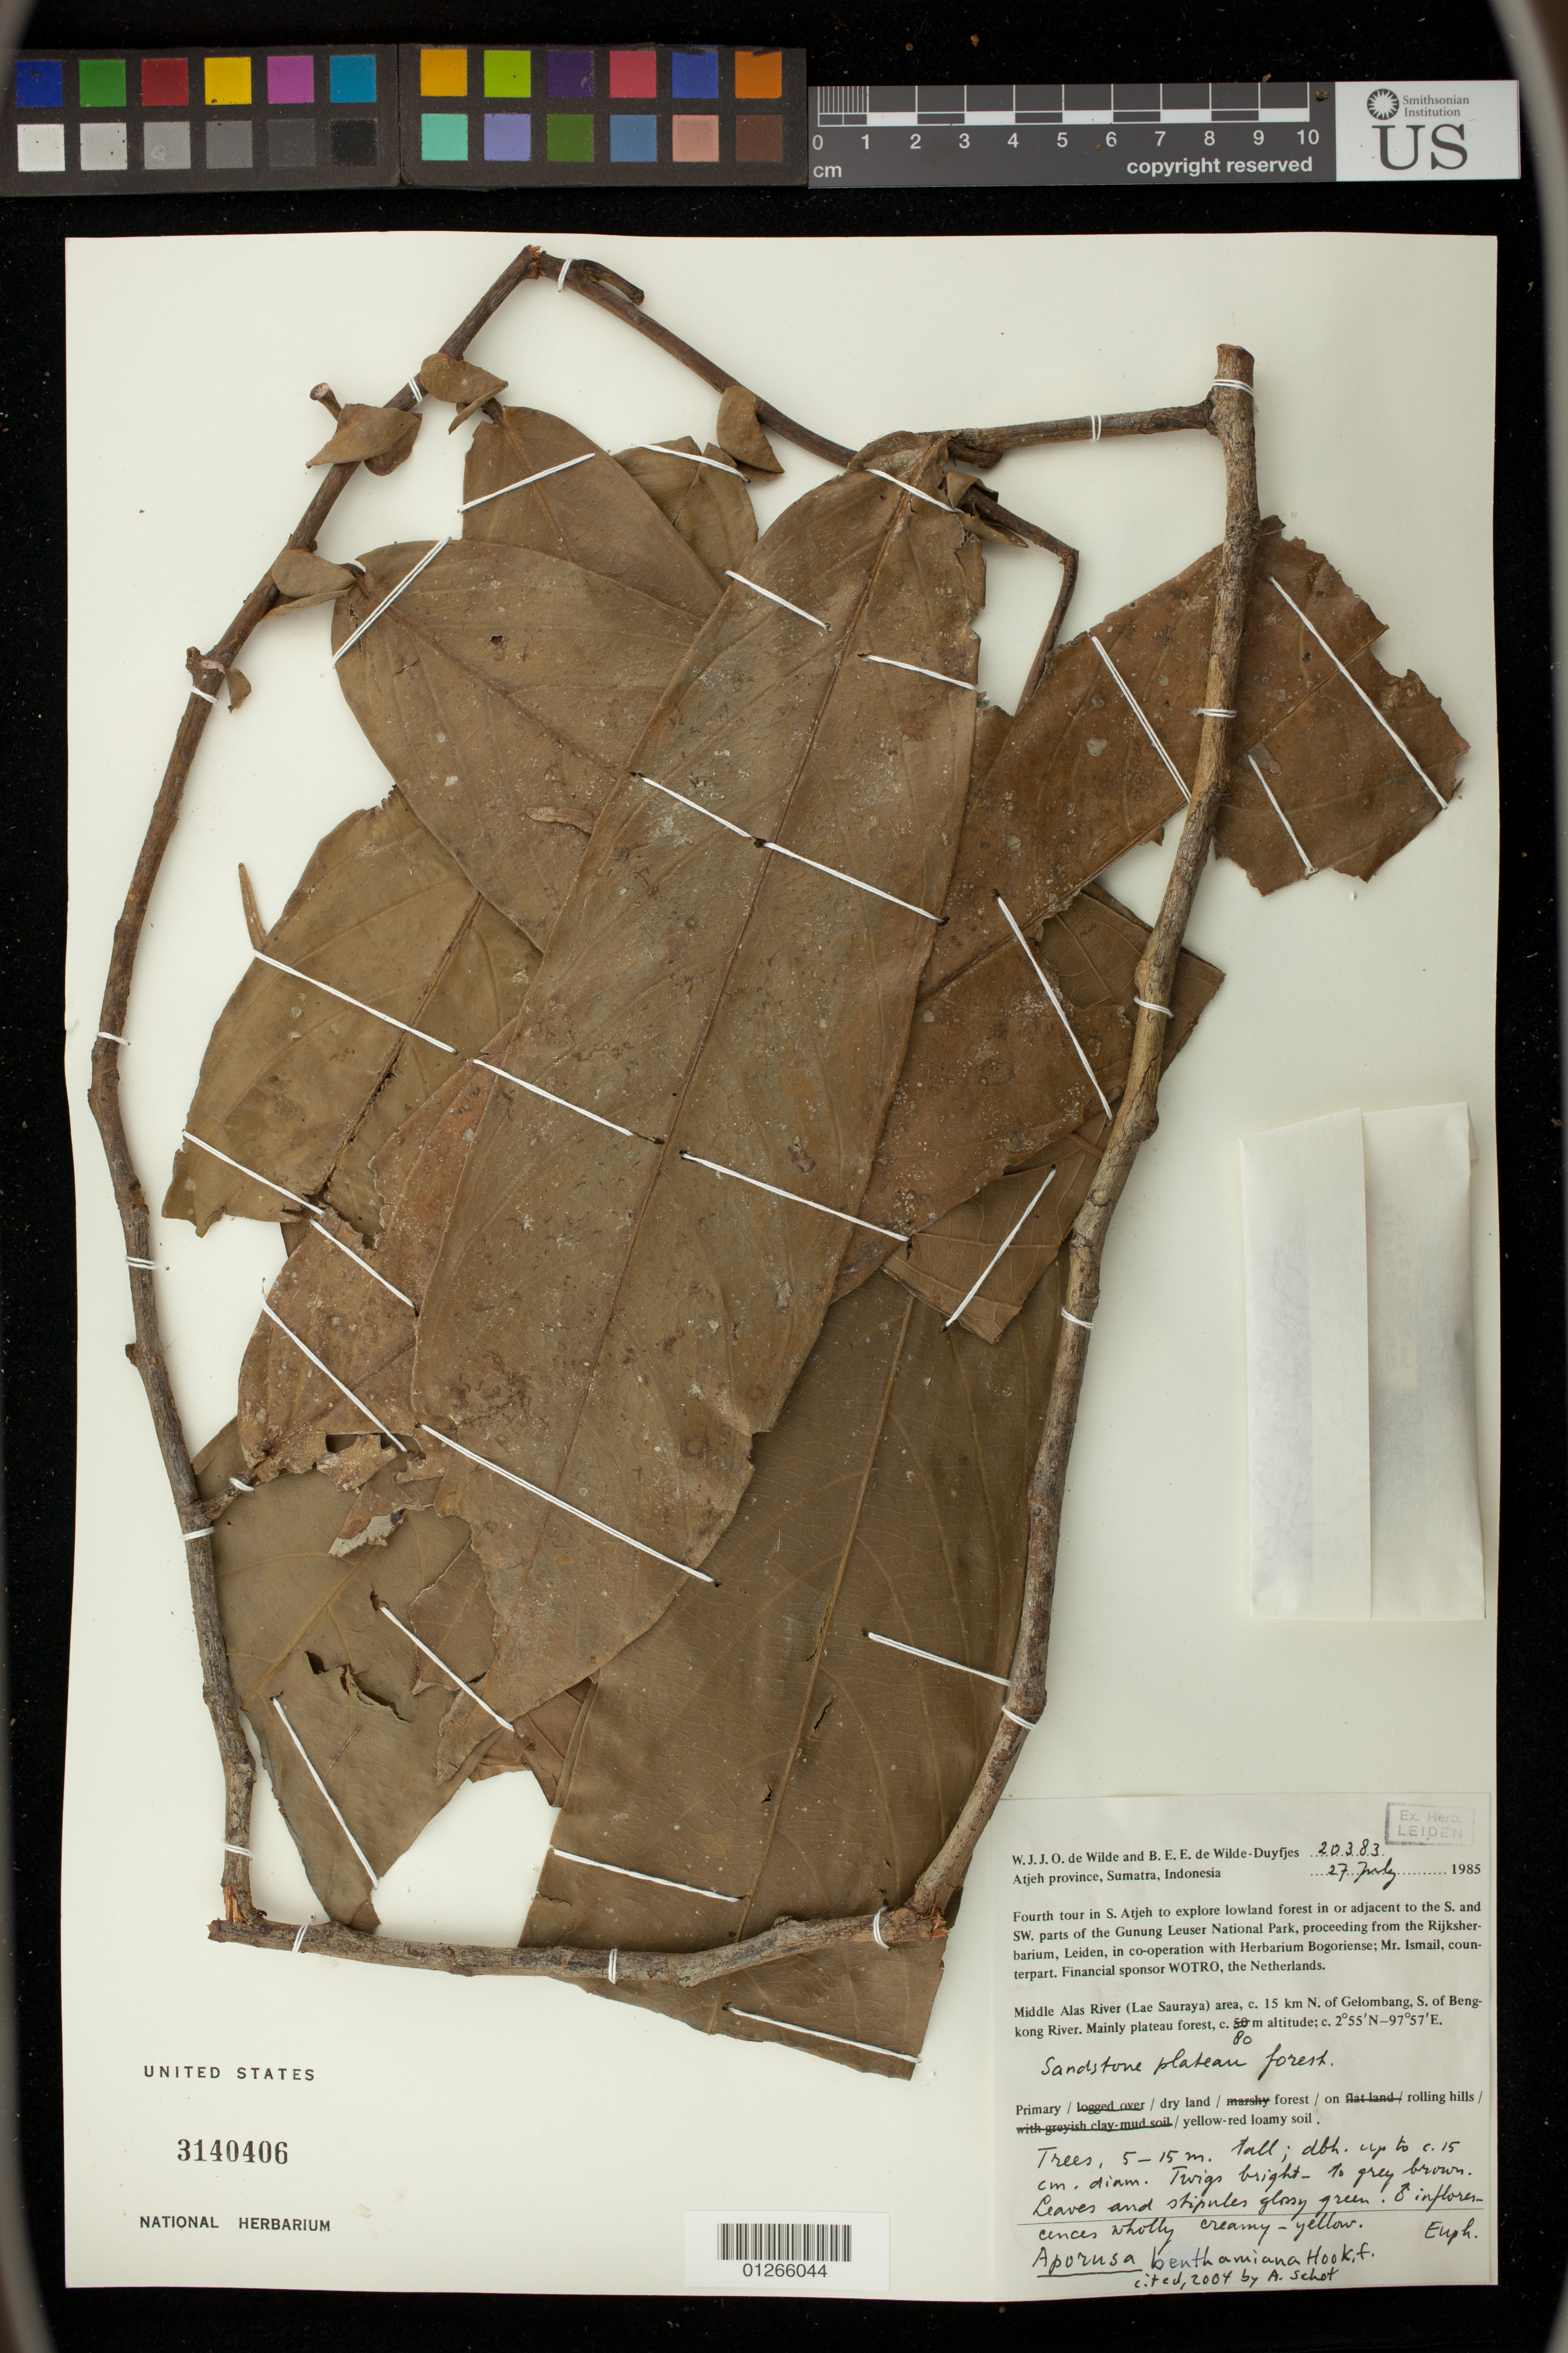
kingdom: Plantae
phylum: Tracheophyta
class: Magnoliopsida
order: Malpighiales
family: Phyllanthaceae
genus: Aporosa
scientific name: Aporosa benthamiana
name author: Hook. f.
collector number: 20383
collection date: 1985-07-27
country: Indonesia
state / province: Sumatra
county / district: Aceh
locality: Atjeh province, Sumatra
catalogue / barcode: US 3140406